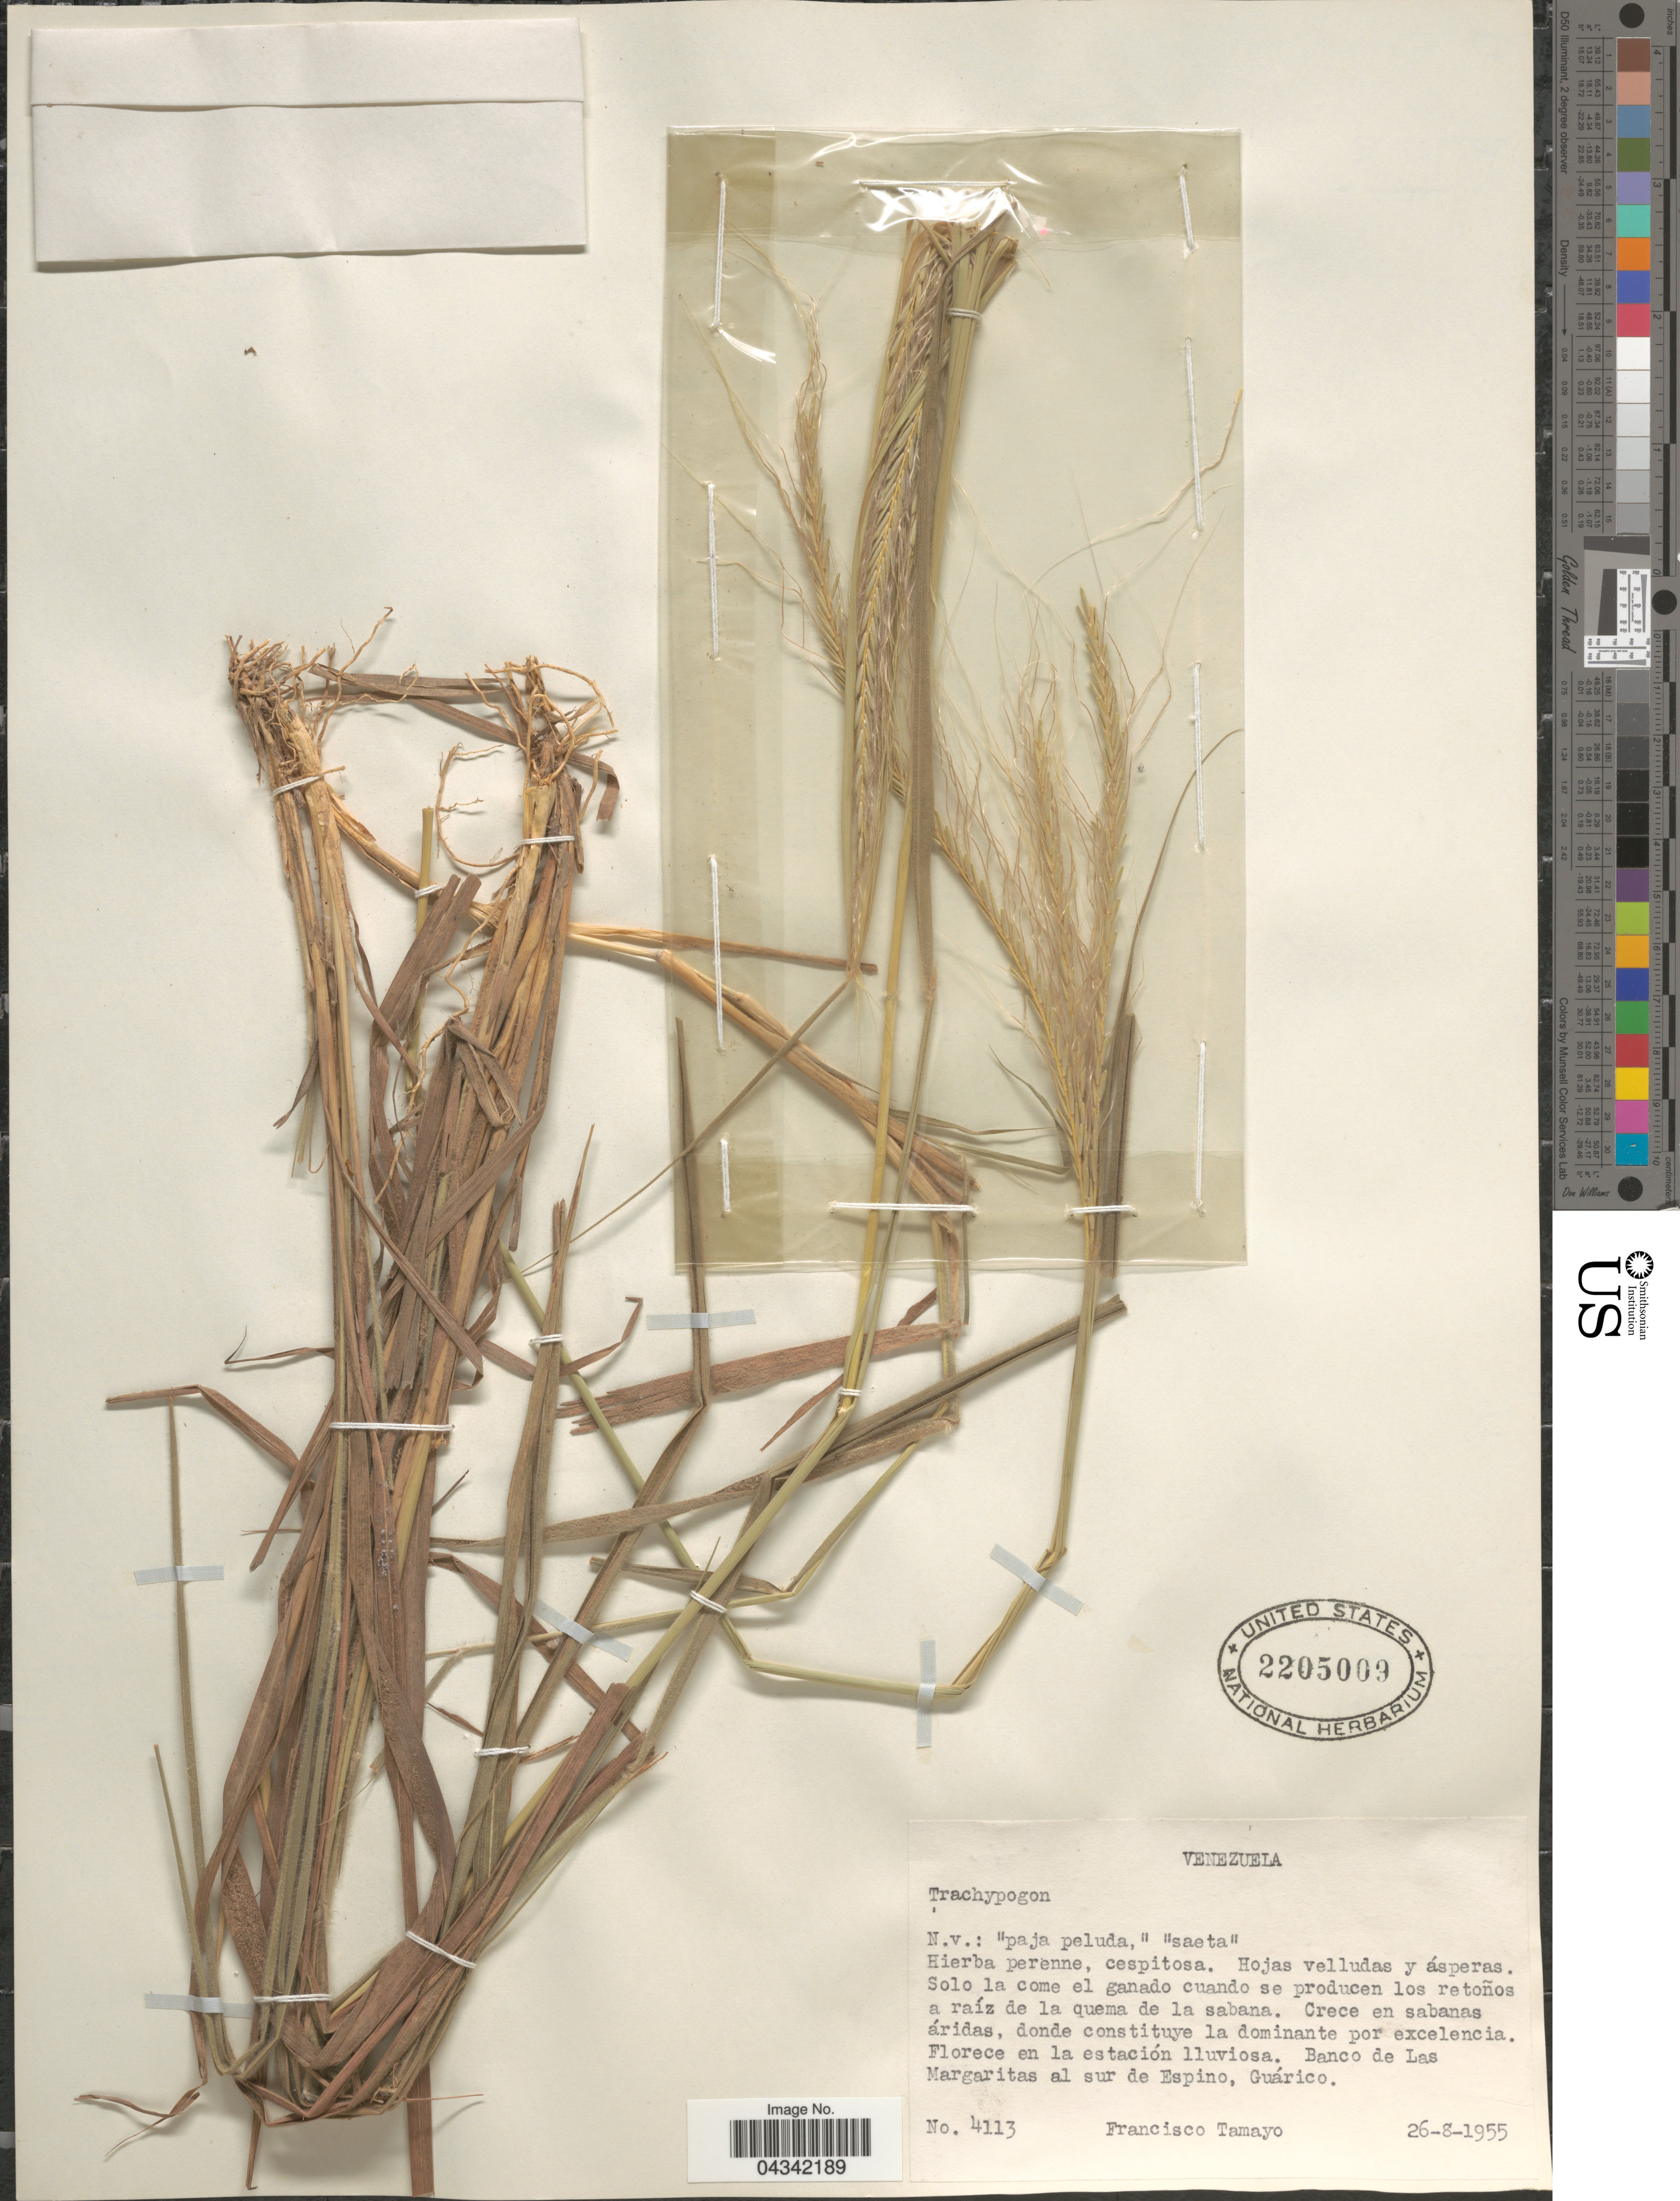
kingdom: Plantae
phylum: Tracheophyta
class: Liliopsida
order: Poales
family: Poaceae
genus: Trachypogon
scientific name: Trachypogon sp.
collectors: F. Tamayo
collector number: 4113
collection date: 1955-08-26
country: Venezuela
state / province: Guarico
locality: Banco de Las Margaritas al sur de Espino.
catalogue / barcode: US 2205009